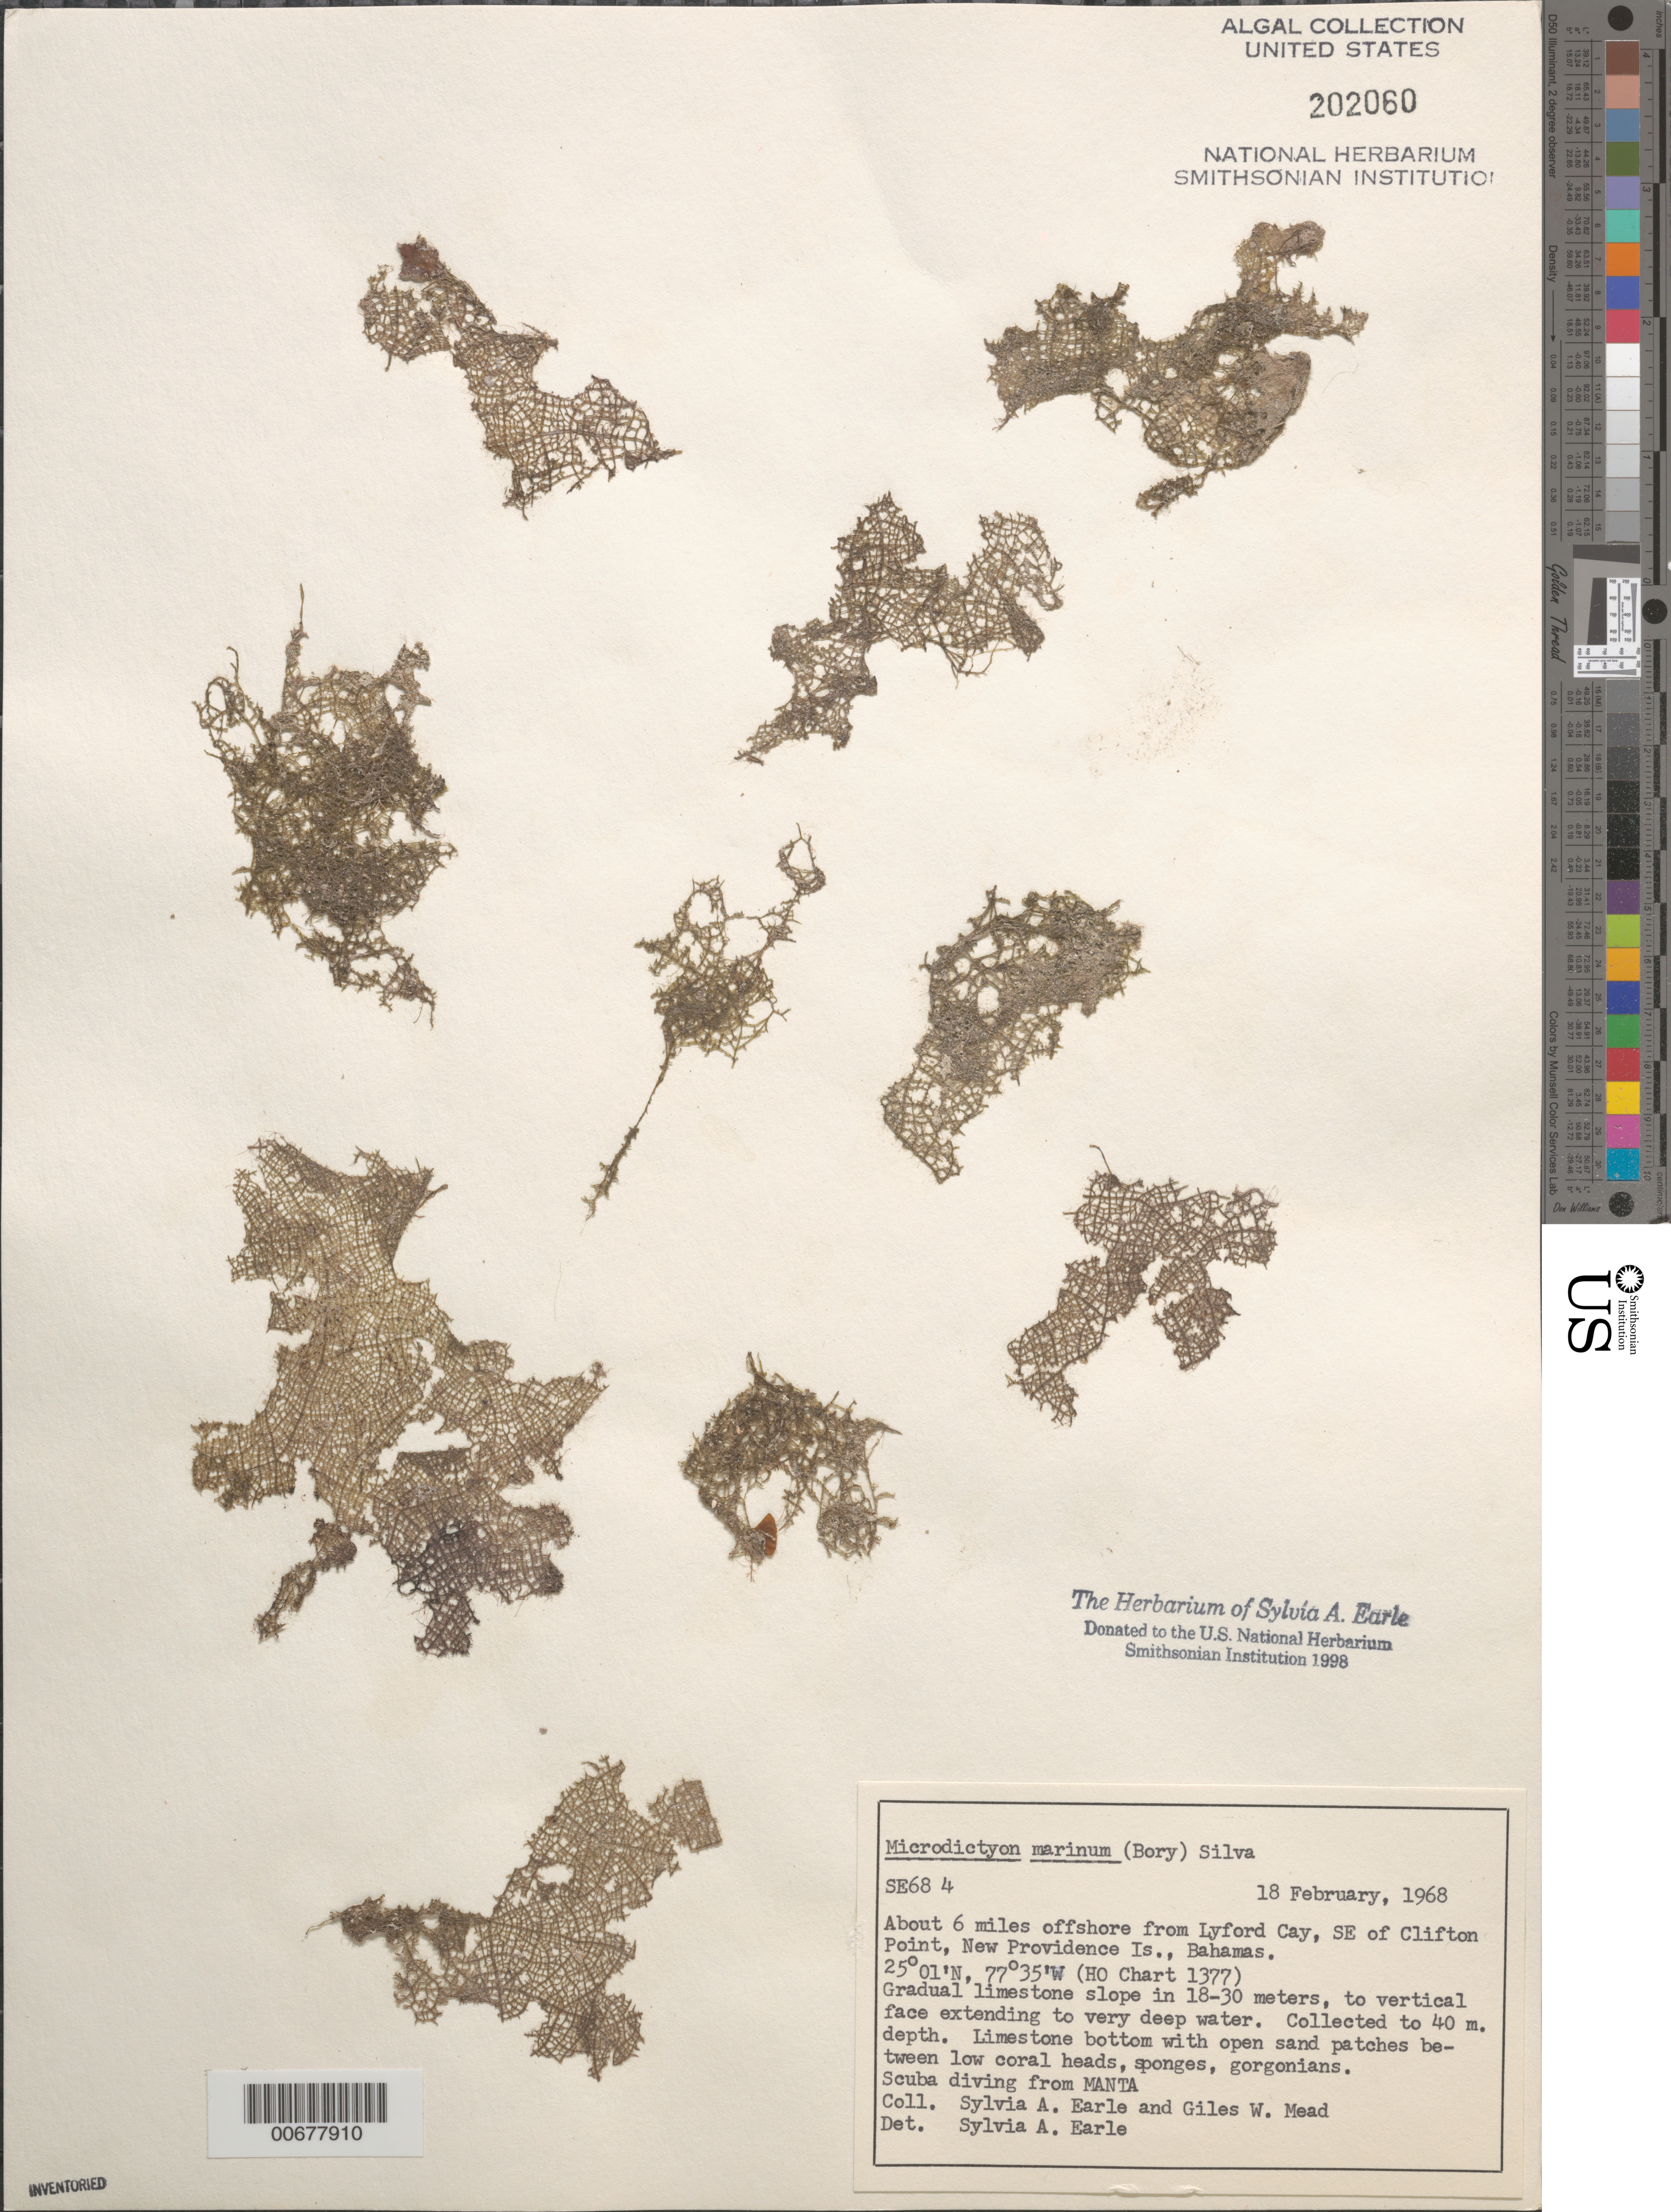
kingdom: Plantae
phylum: Chlorophyta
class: Ulvophyceae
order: Cladophorales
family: Anadyomenaceae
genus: Microdictyon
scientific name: Microdictyon marinum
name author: (Bory) P.C. Silva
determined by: Earle, S. A.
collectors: S. A. Earle & G. W. Mead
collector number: SE 684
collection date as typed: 18 Feb 1968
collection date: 1968-02-18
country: Bahamas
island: New Providence Island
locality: Ca. 6 miles off Lyford Cay, southeast of Clifton Point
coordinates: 25 01' N, 77 35' W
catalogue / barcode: US 202060